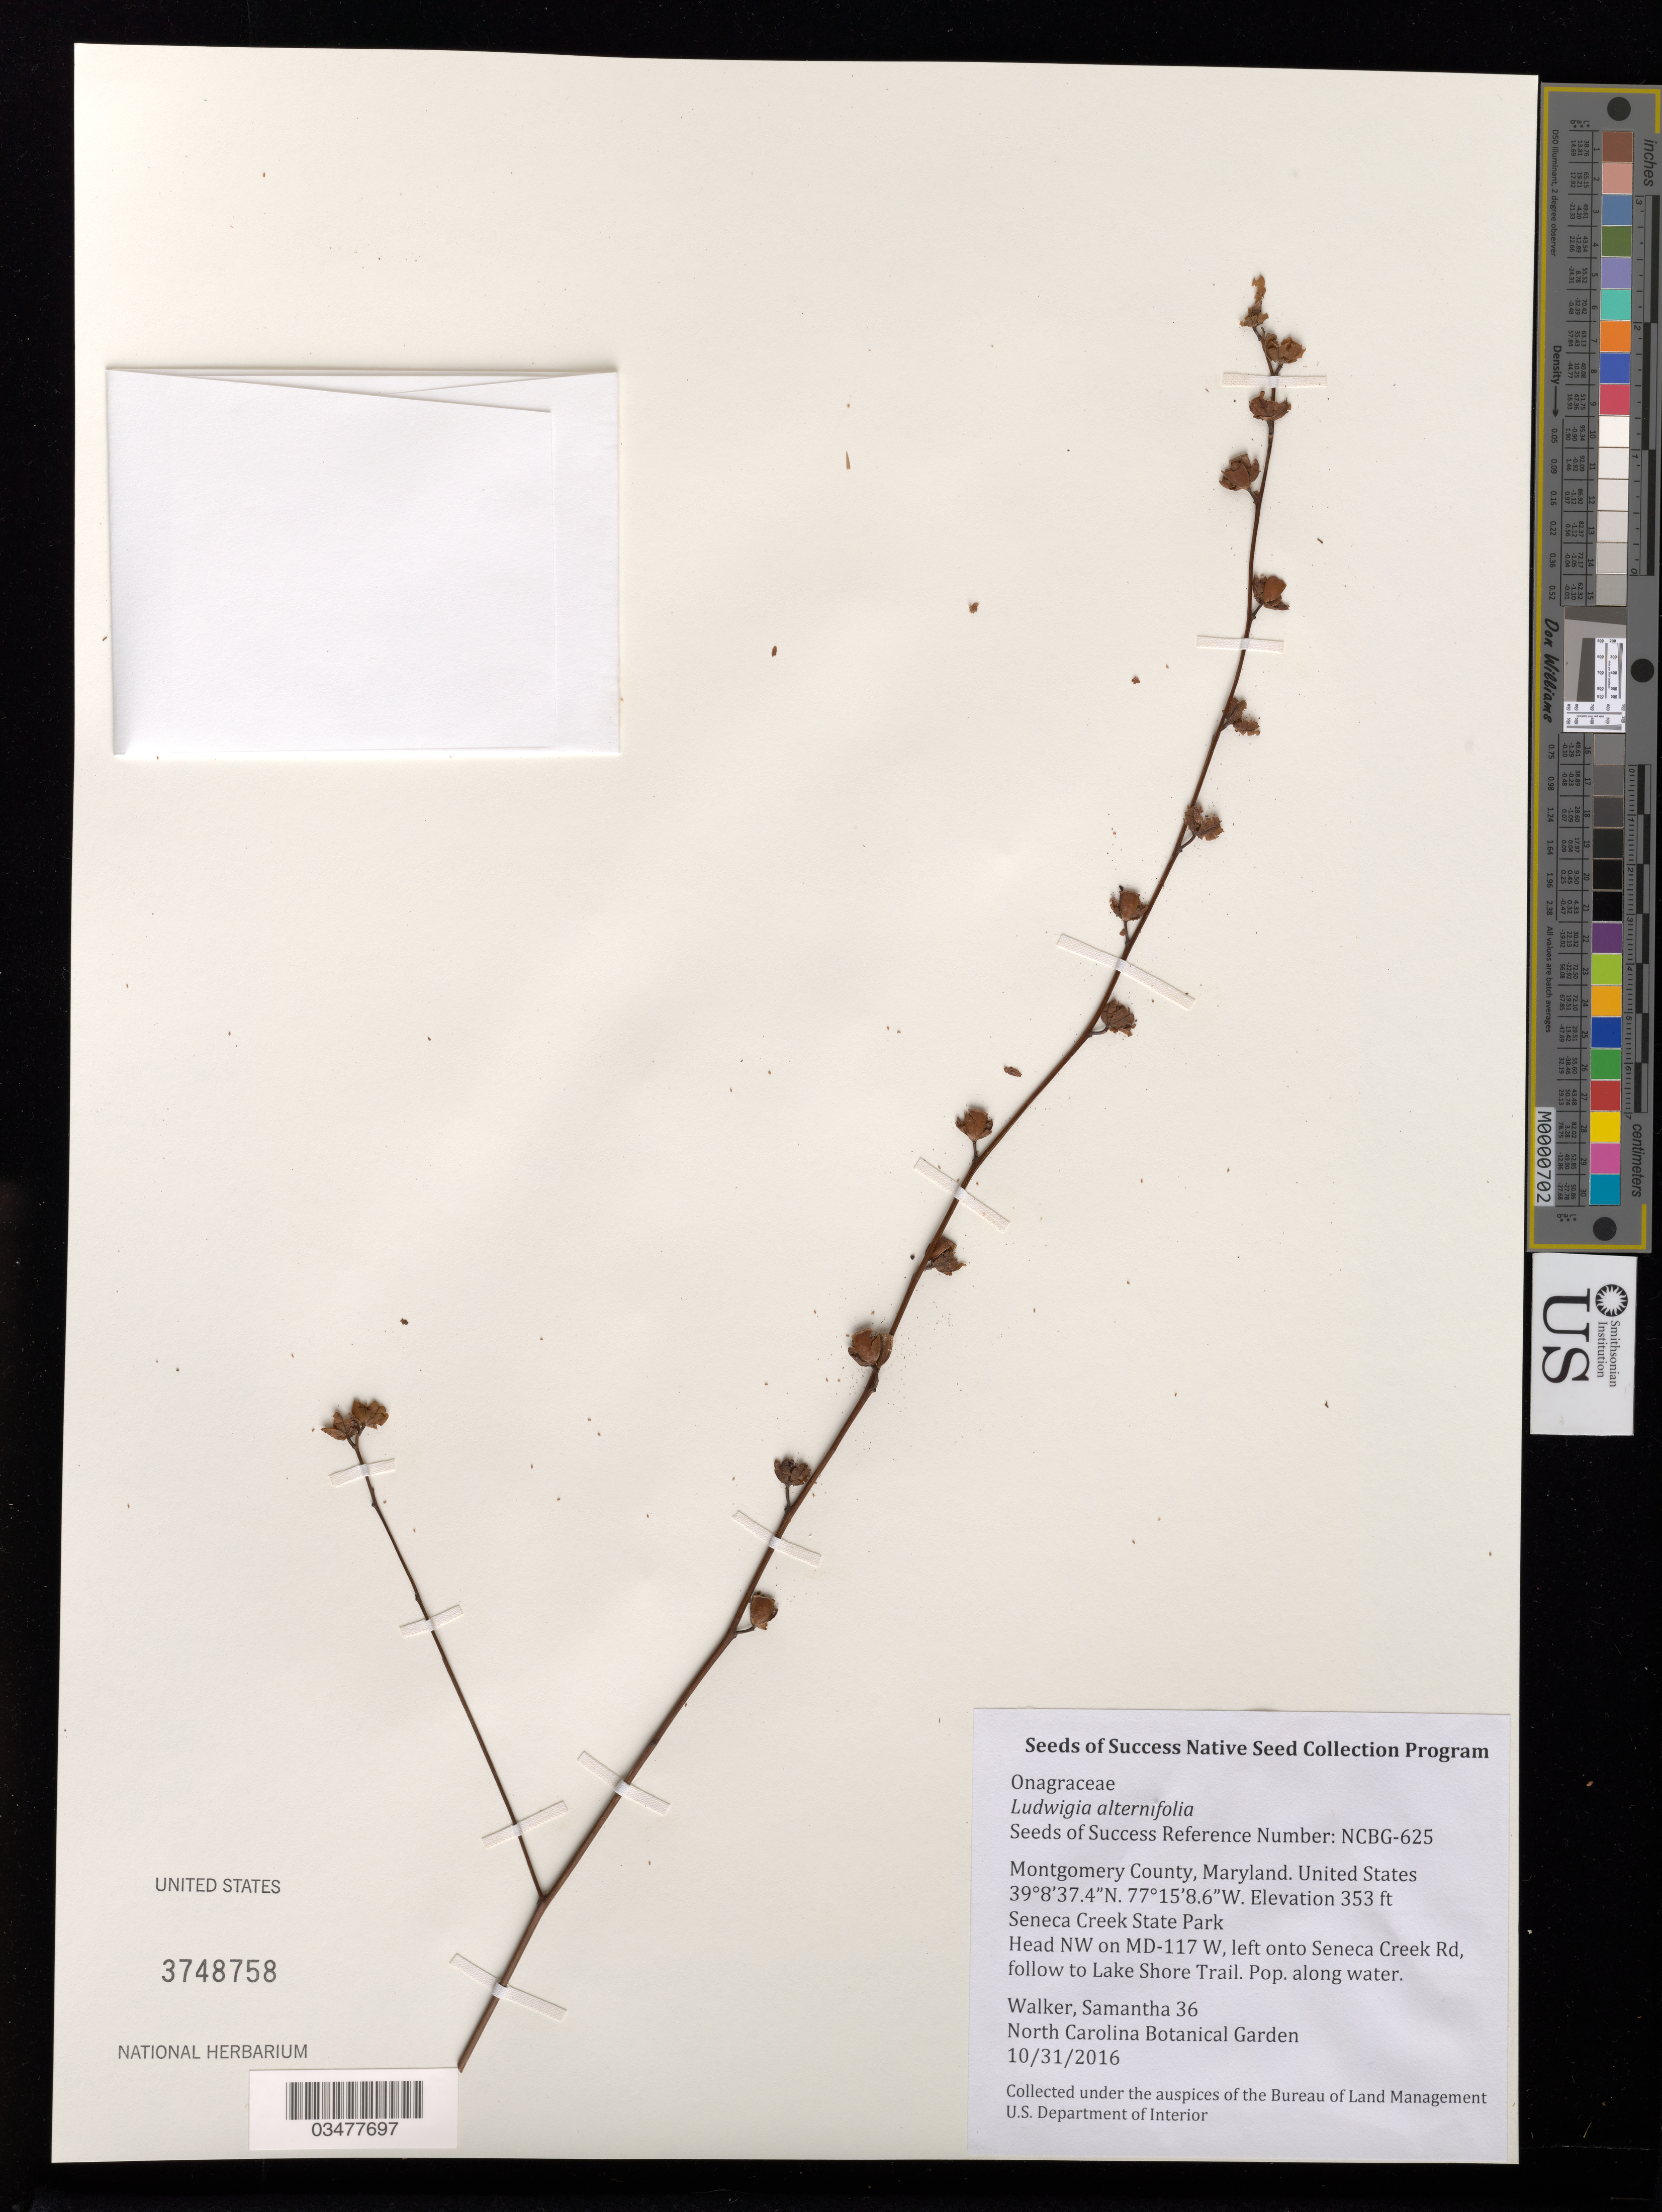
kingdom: Plantae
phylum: Tracheophyta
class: Magnoliopsida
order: Myrtales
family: Onagraceae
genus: Ludwigia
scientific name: Ludwigia alternifolia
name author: L.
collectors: S. Walker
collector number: NCBG-625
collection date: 2016-10-31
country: United States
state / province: Maryland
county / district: Montgomery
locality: Seneca Creek State Park, Lake Shore Trail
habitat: MId-Atlantic Mesic Mixed Hardwood Forest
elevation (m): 108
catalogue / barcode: US 3748758